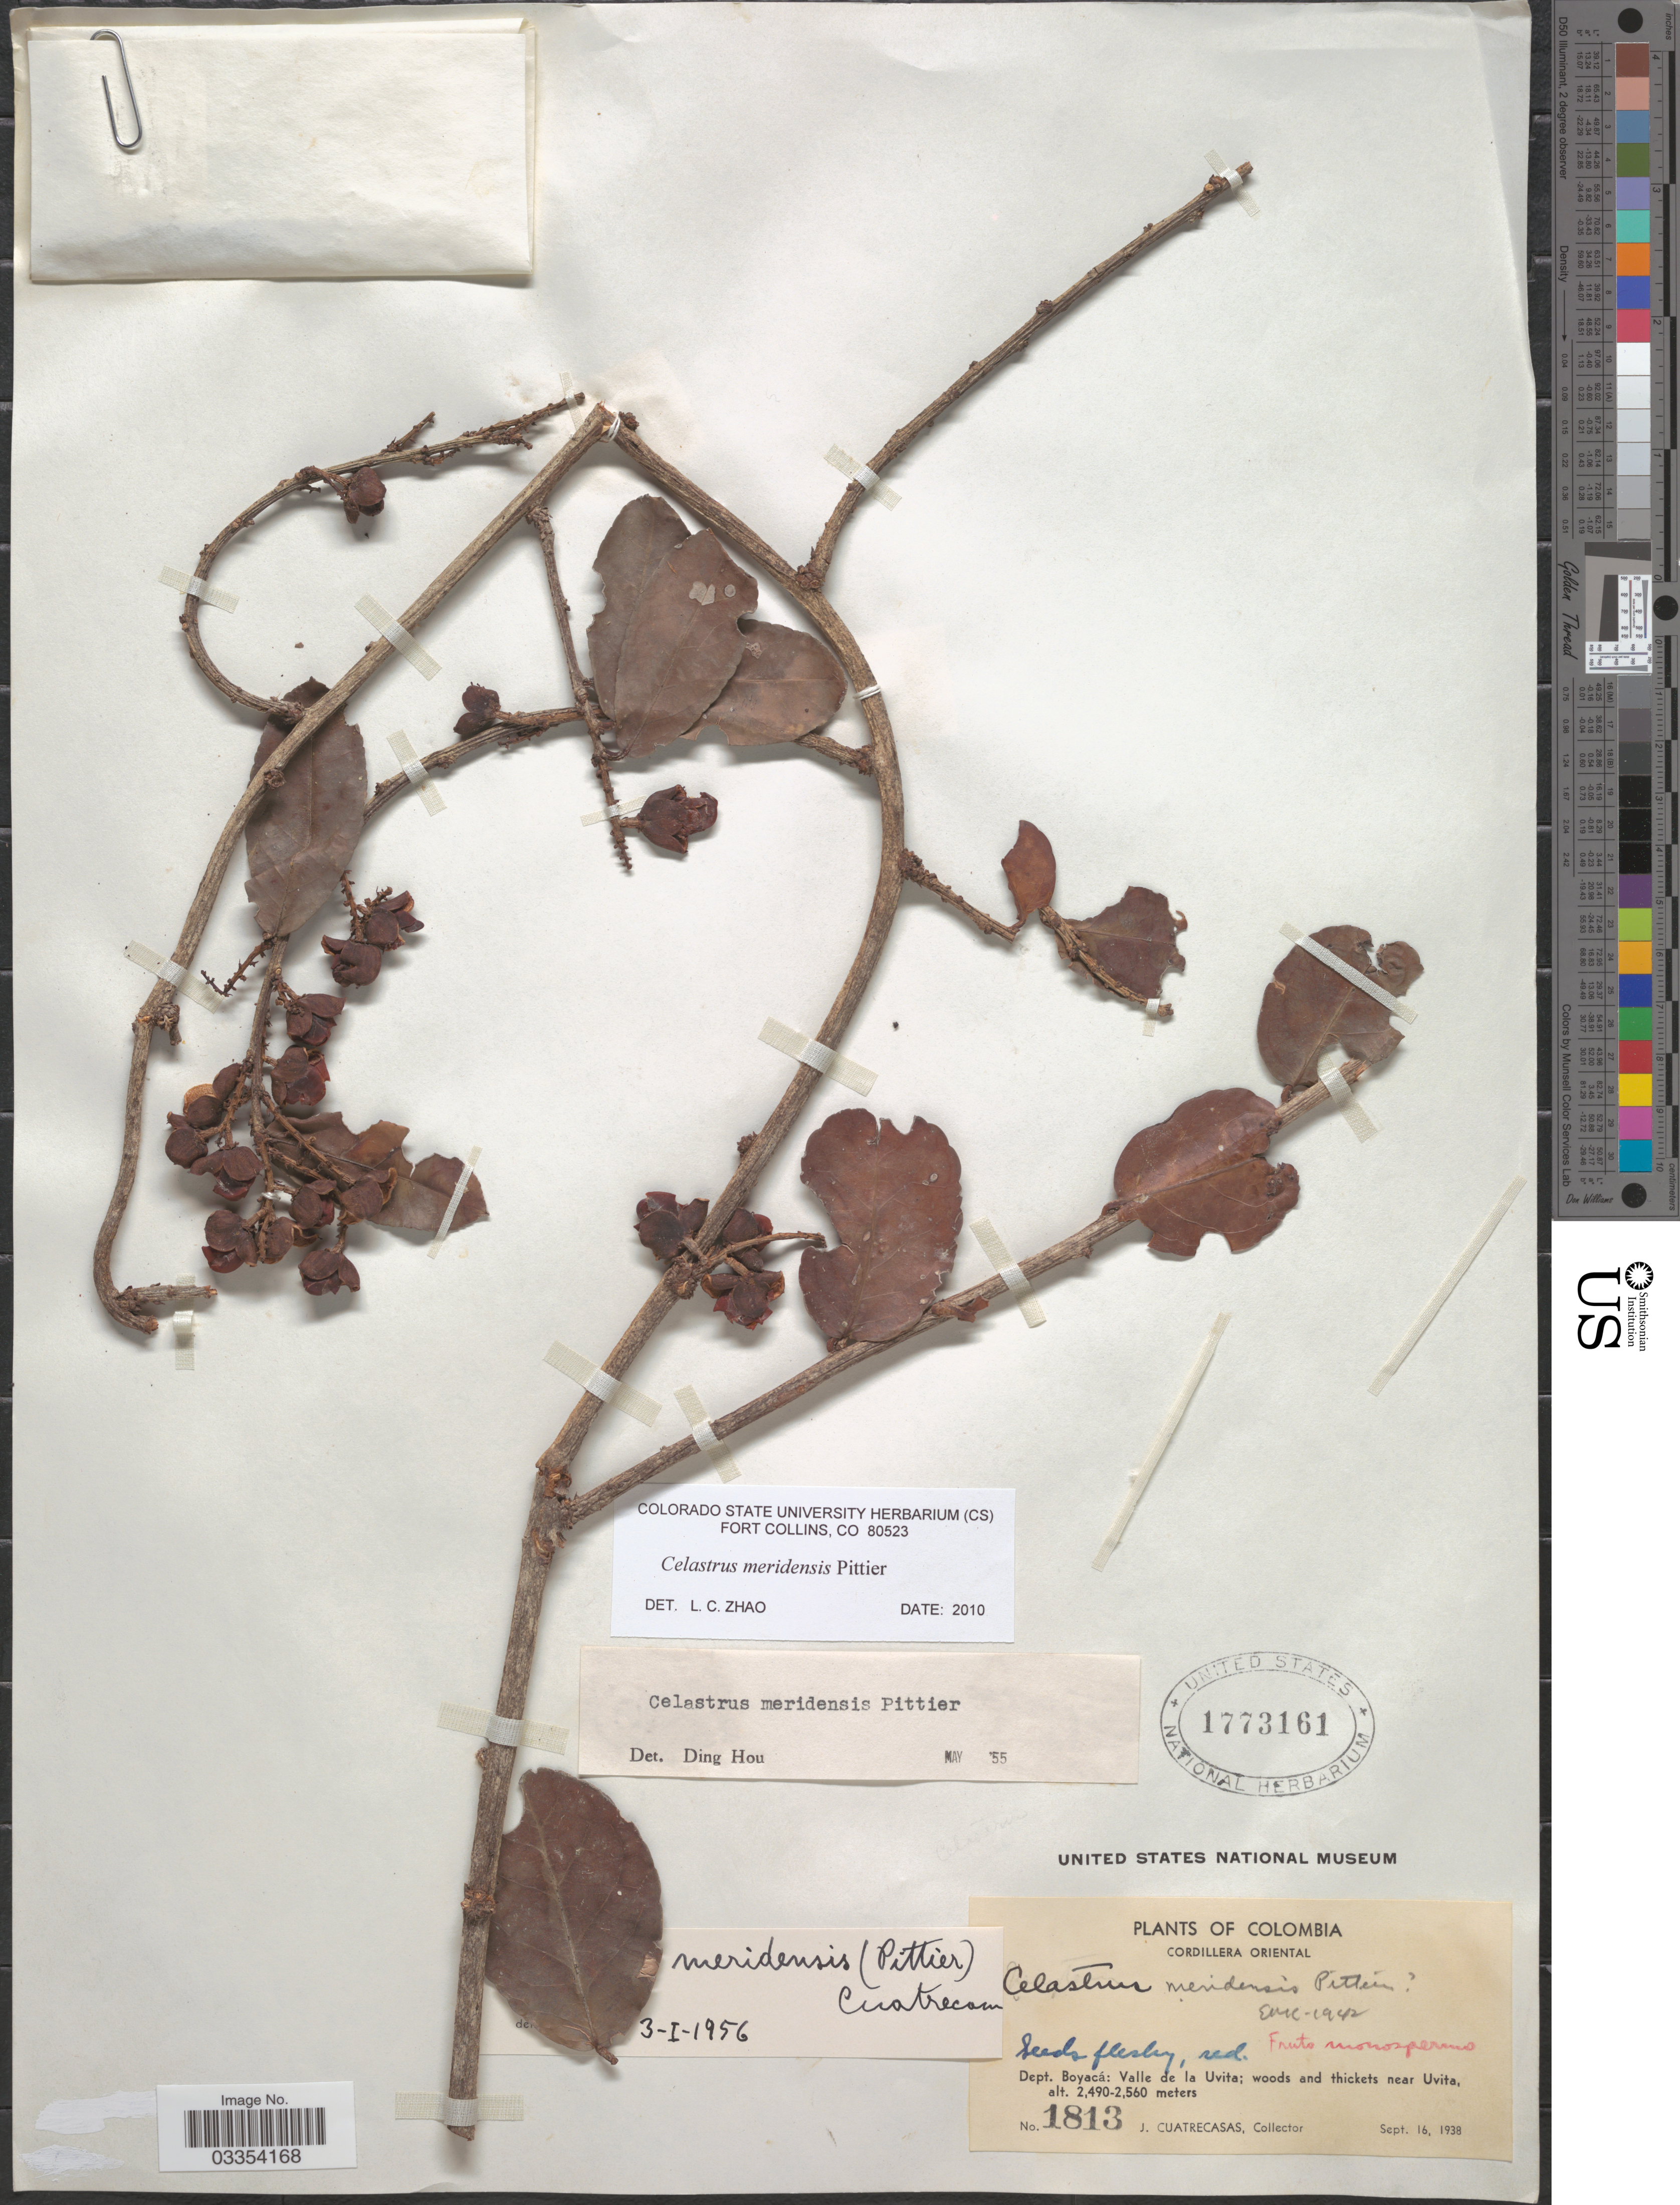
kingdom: Plantae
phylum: Tracheophyta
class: Magnoliopsida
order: Celastrales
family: Celastraceae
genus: Celastrus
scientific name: Celastrus meridensis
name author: Pittier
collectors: J. Cuatrecasas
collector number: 1813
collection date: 1938-09-16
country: Colombia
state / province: Boyacá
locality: Cordillera Oriental. Dept. Boyacá: Valle de la Uvita; woods and thickets near Uvita.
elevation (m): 2490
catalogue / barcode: US 1773161